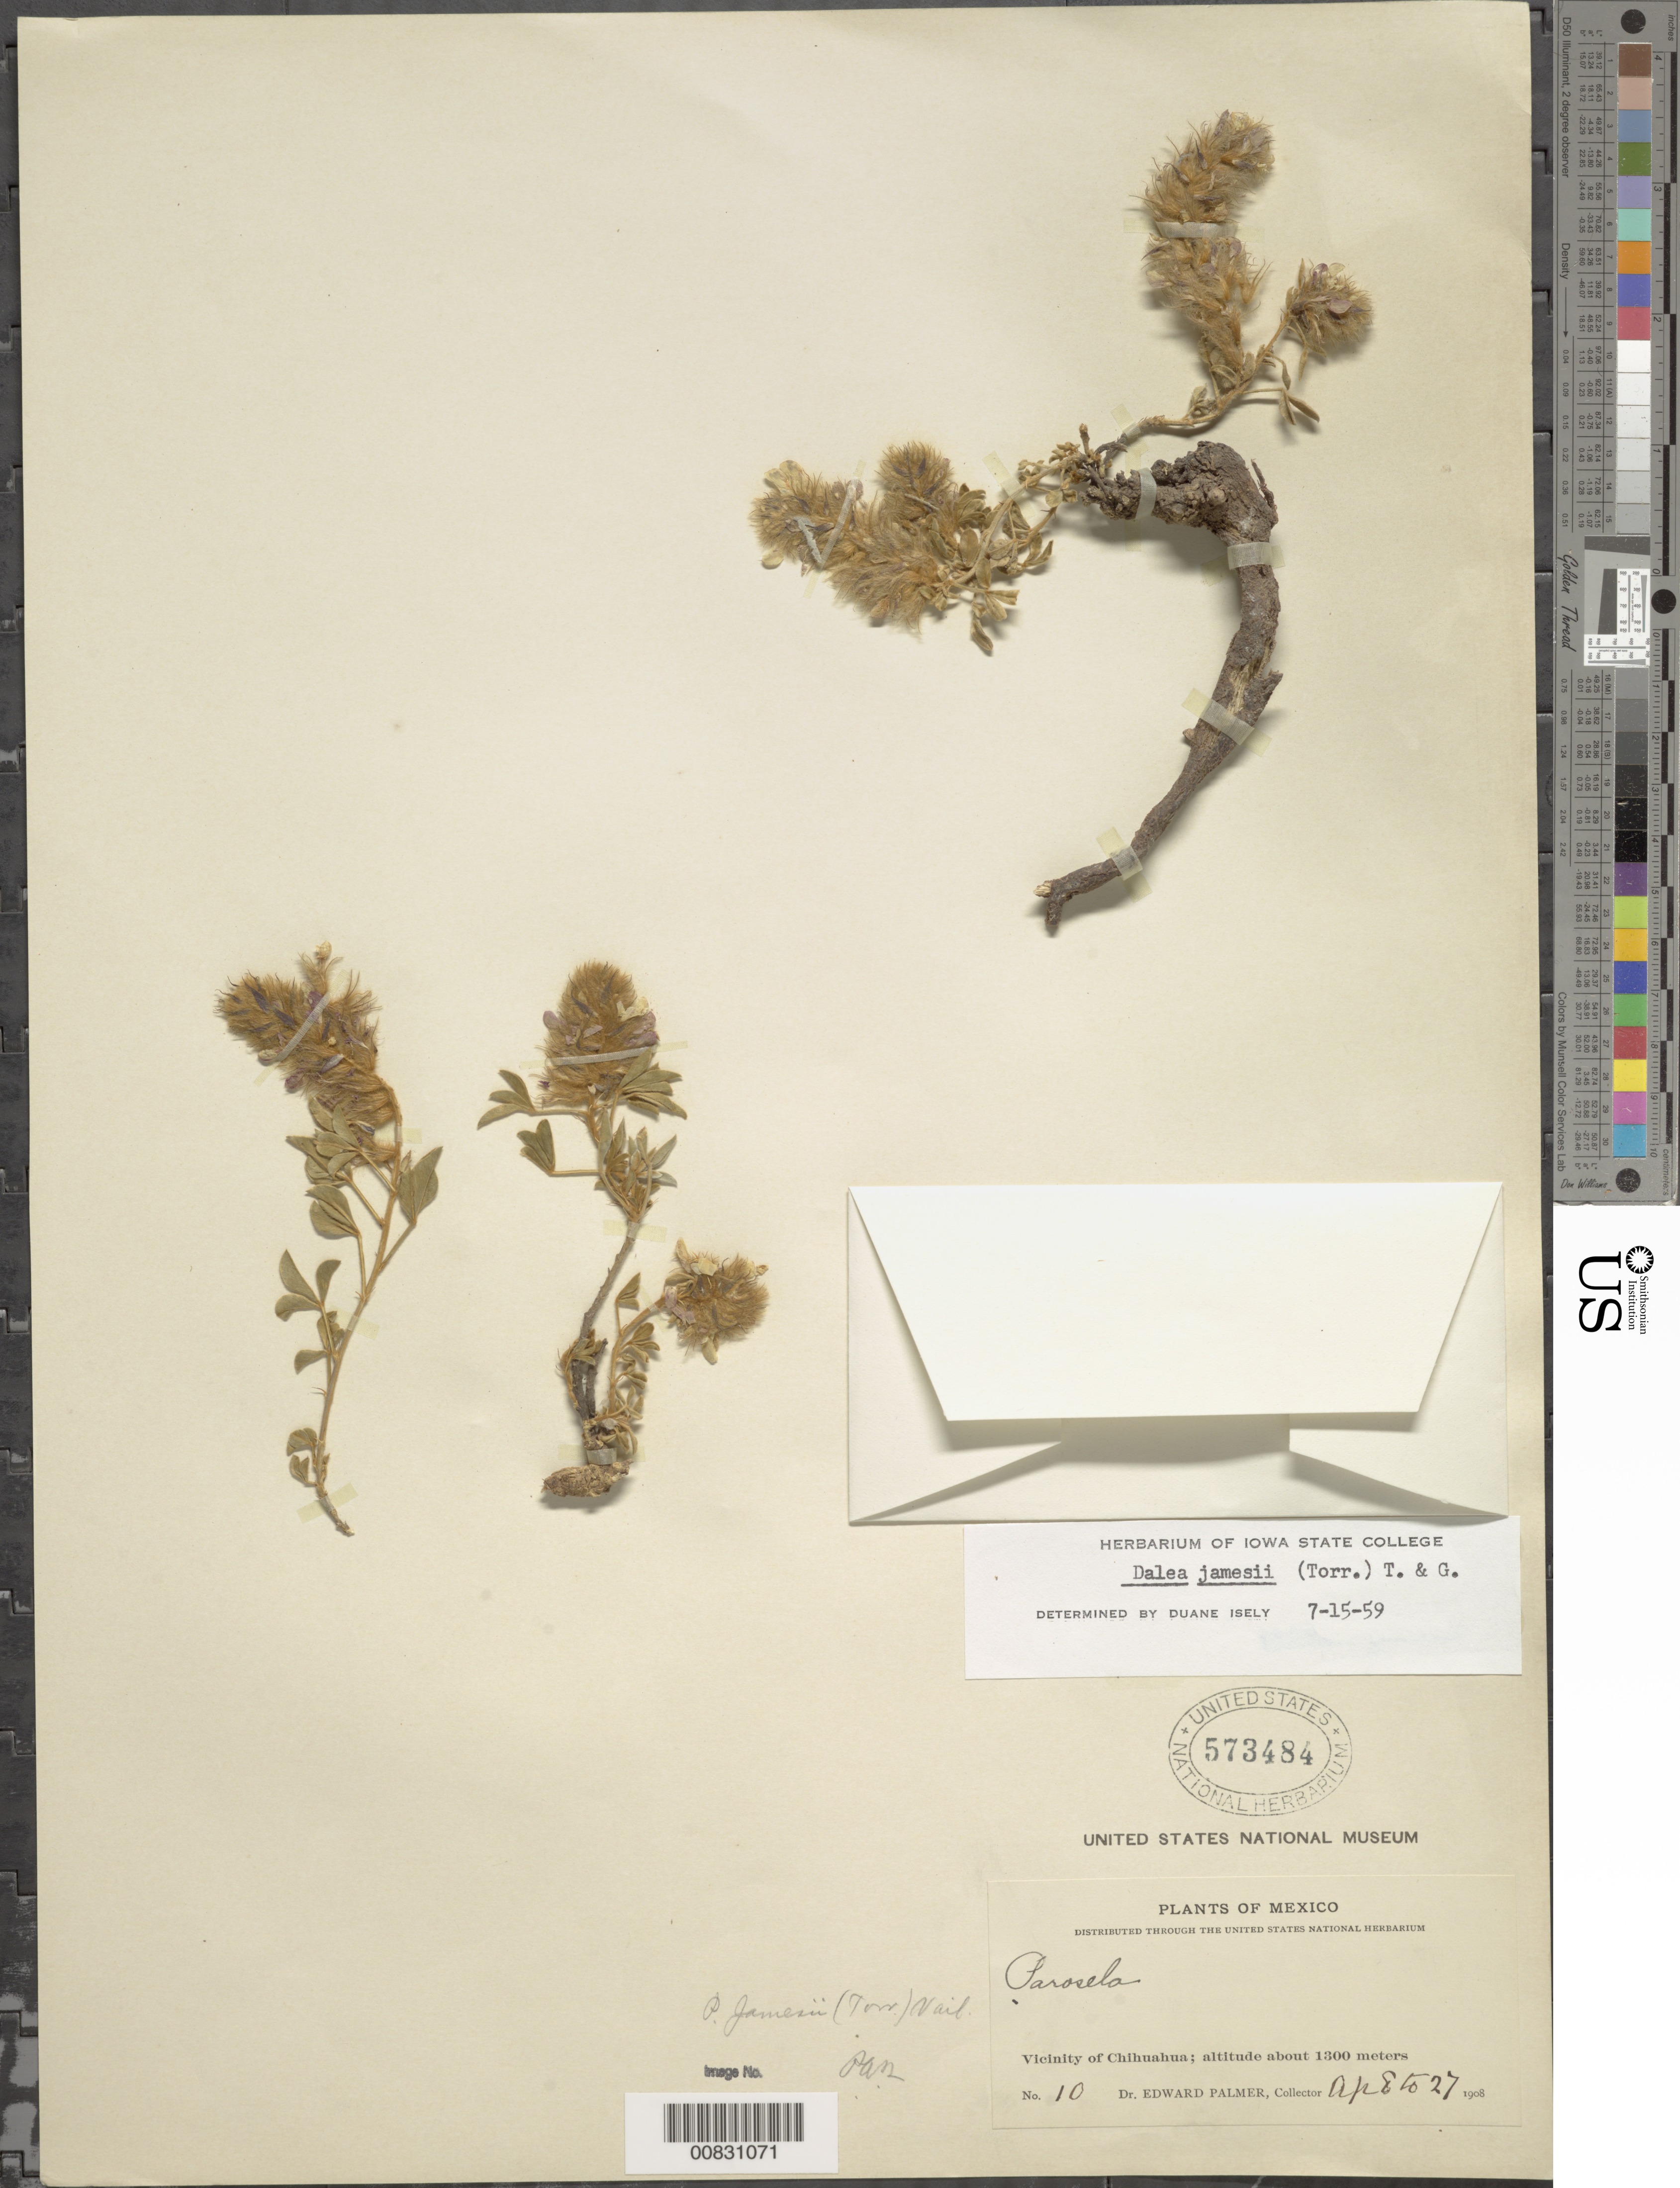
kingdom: Plantae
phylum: Tracheophyta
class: Magnoliopsida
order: Fabales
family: Fabaceae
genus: Dalea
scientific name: Dalea jamesii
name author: (Torr.) Torr. & A. Gray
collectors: E. Palmer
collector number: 10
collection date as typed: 08 Apr 1908 to 27 Apr 1908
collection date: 1908-04-08/1908-04-27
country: Mexico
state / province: Chihuahua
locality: Vicinity of Chihuahua.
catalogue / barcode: US 573484